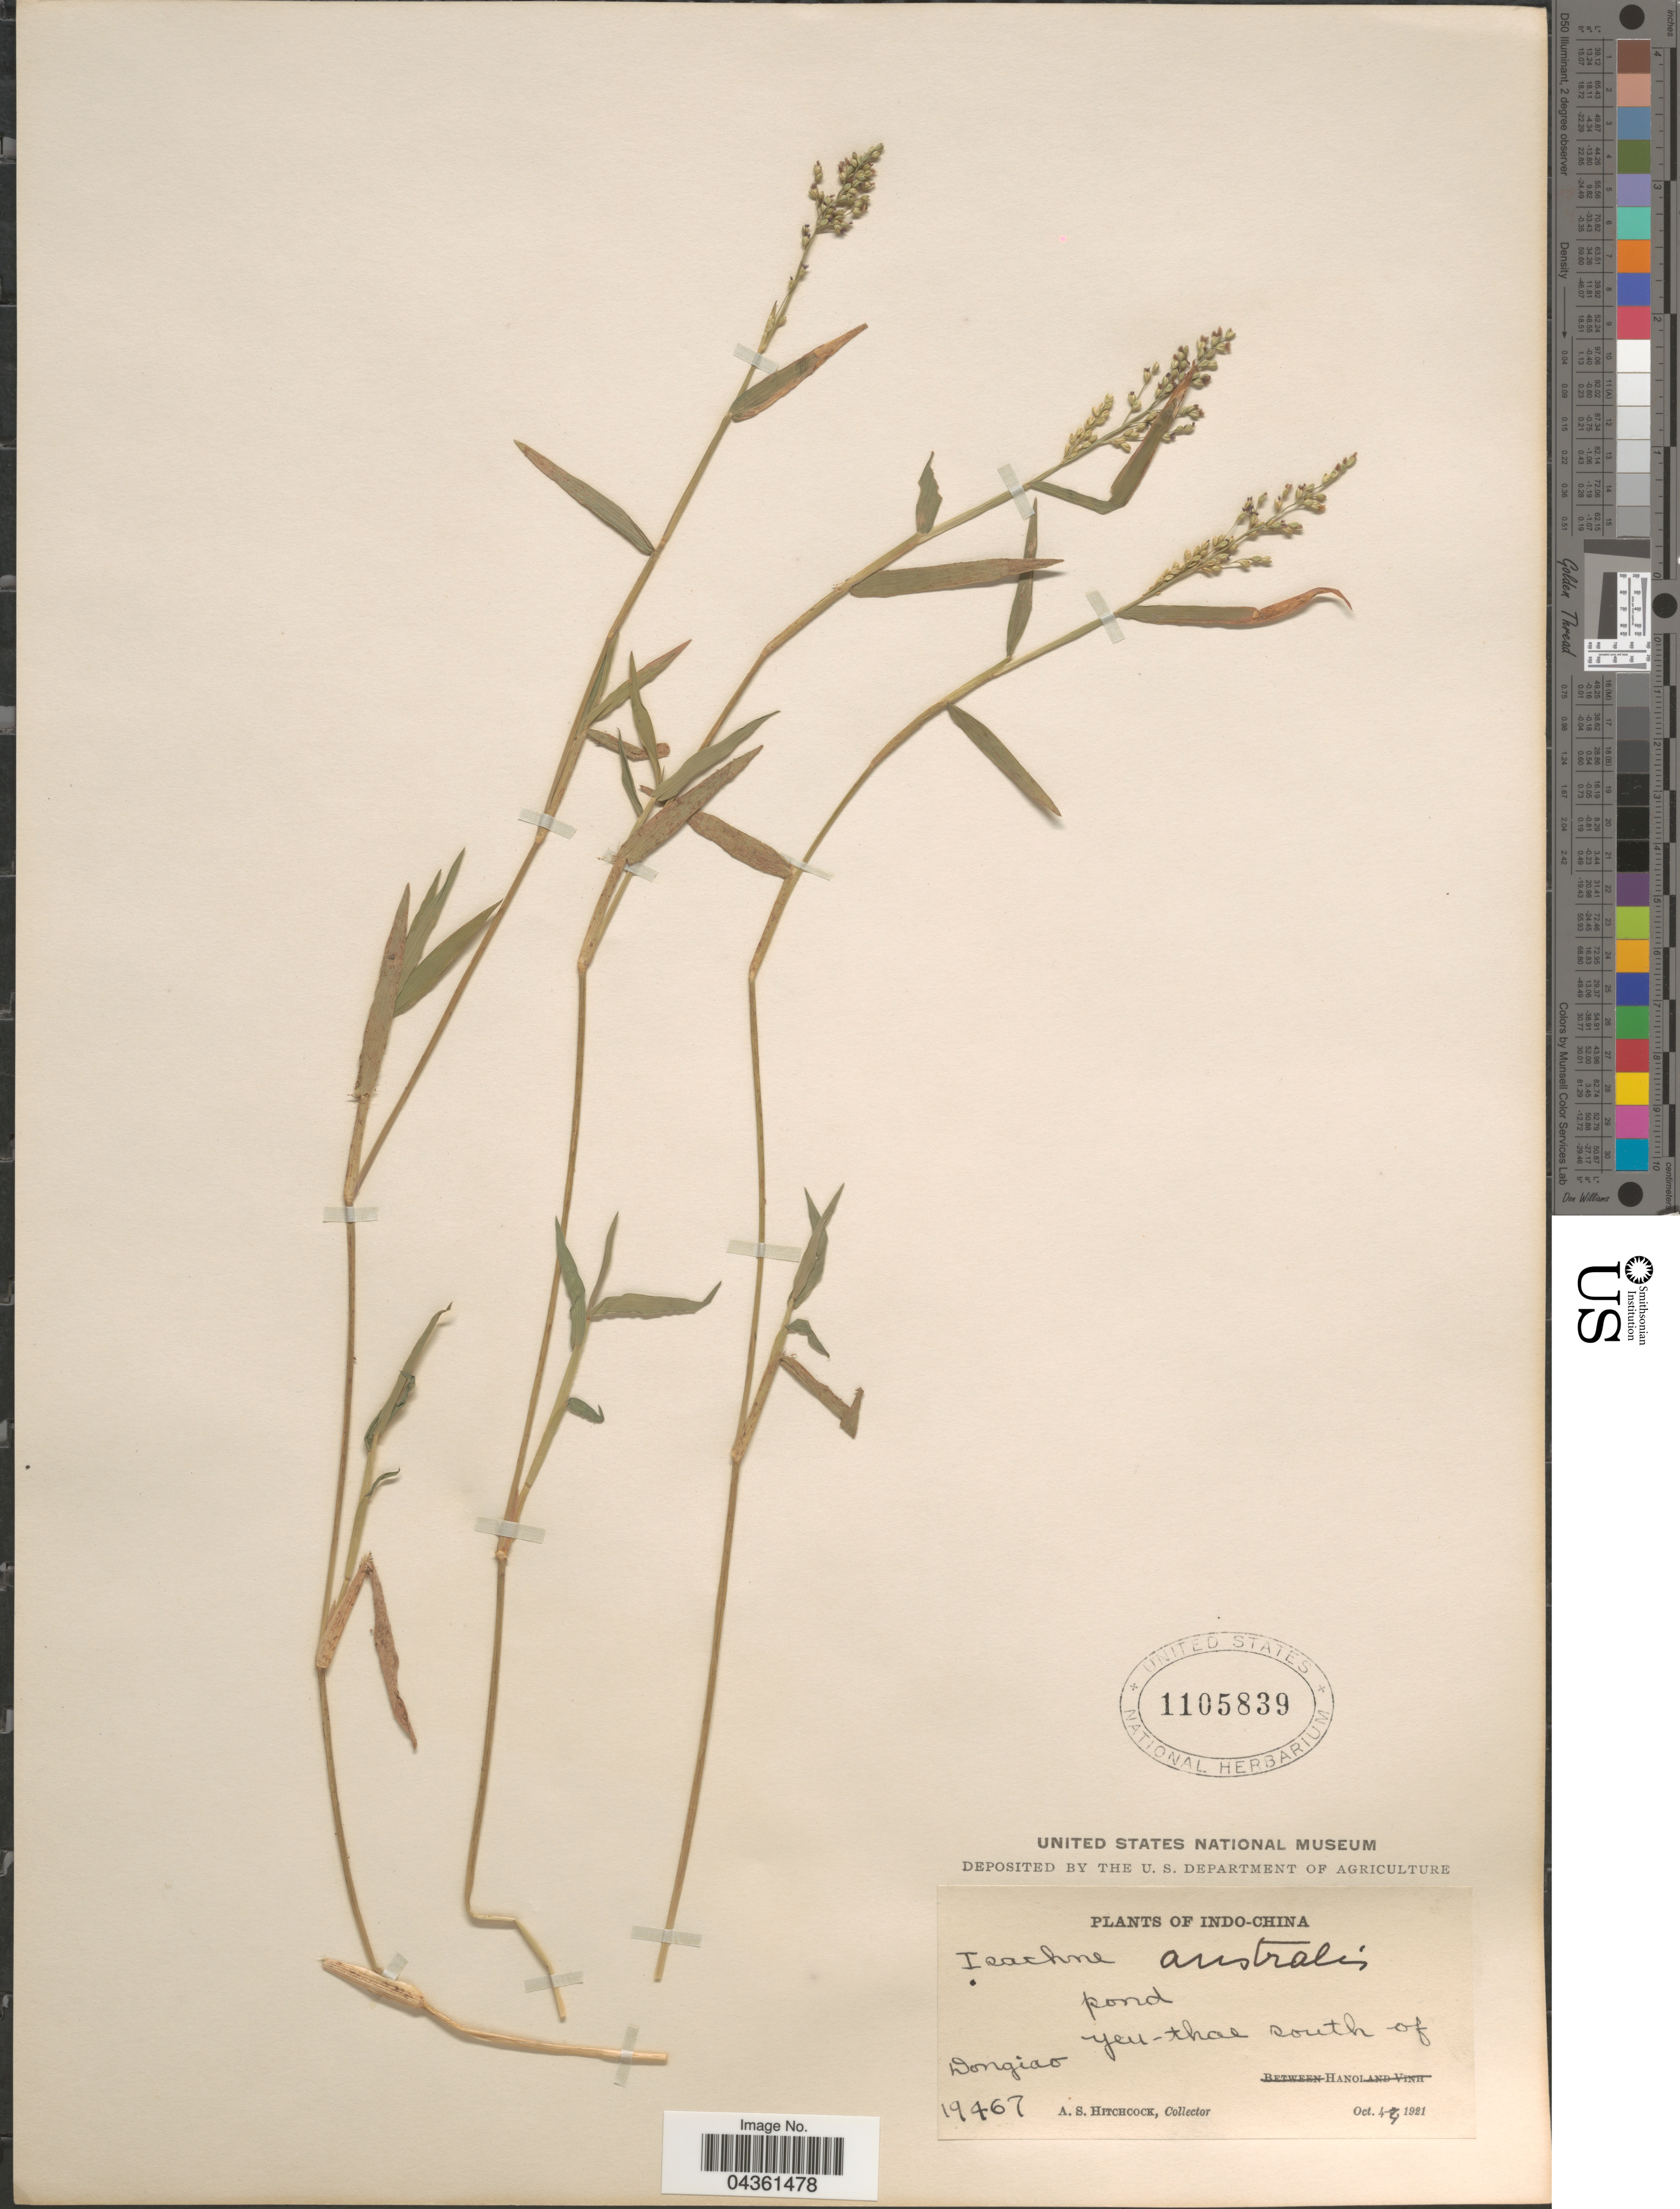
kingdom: Plantae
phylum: Tracheophyta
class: Liliopsida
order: Poales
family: Poaceae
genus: Isachne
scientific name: Isachne globosa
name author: (Thunb.) Kuntze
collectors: A. S. Hitchcock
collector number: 19467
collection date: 1921-10-04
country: Vietnam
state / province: Ha Noi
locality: Indo-China. Yeu-thae south of Dongiao. Hanoi.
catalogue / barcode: US 1105839